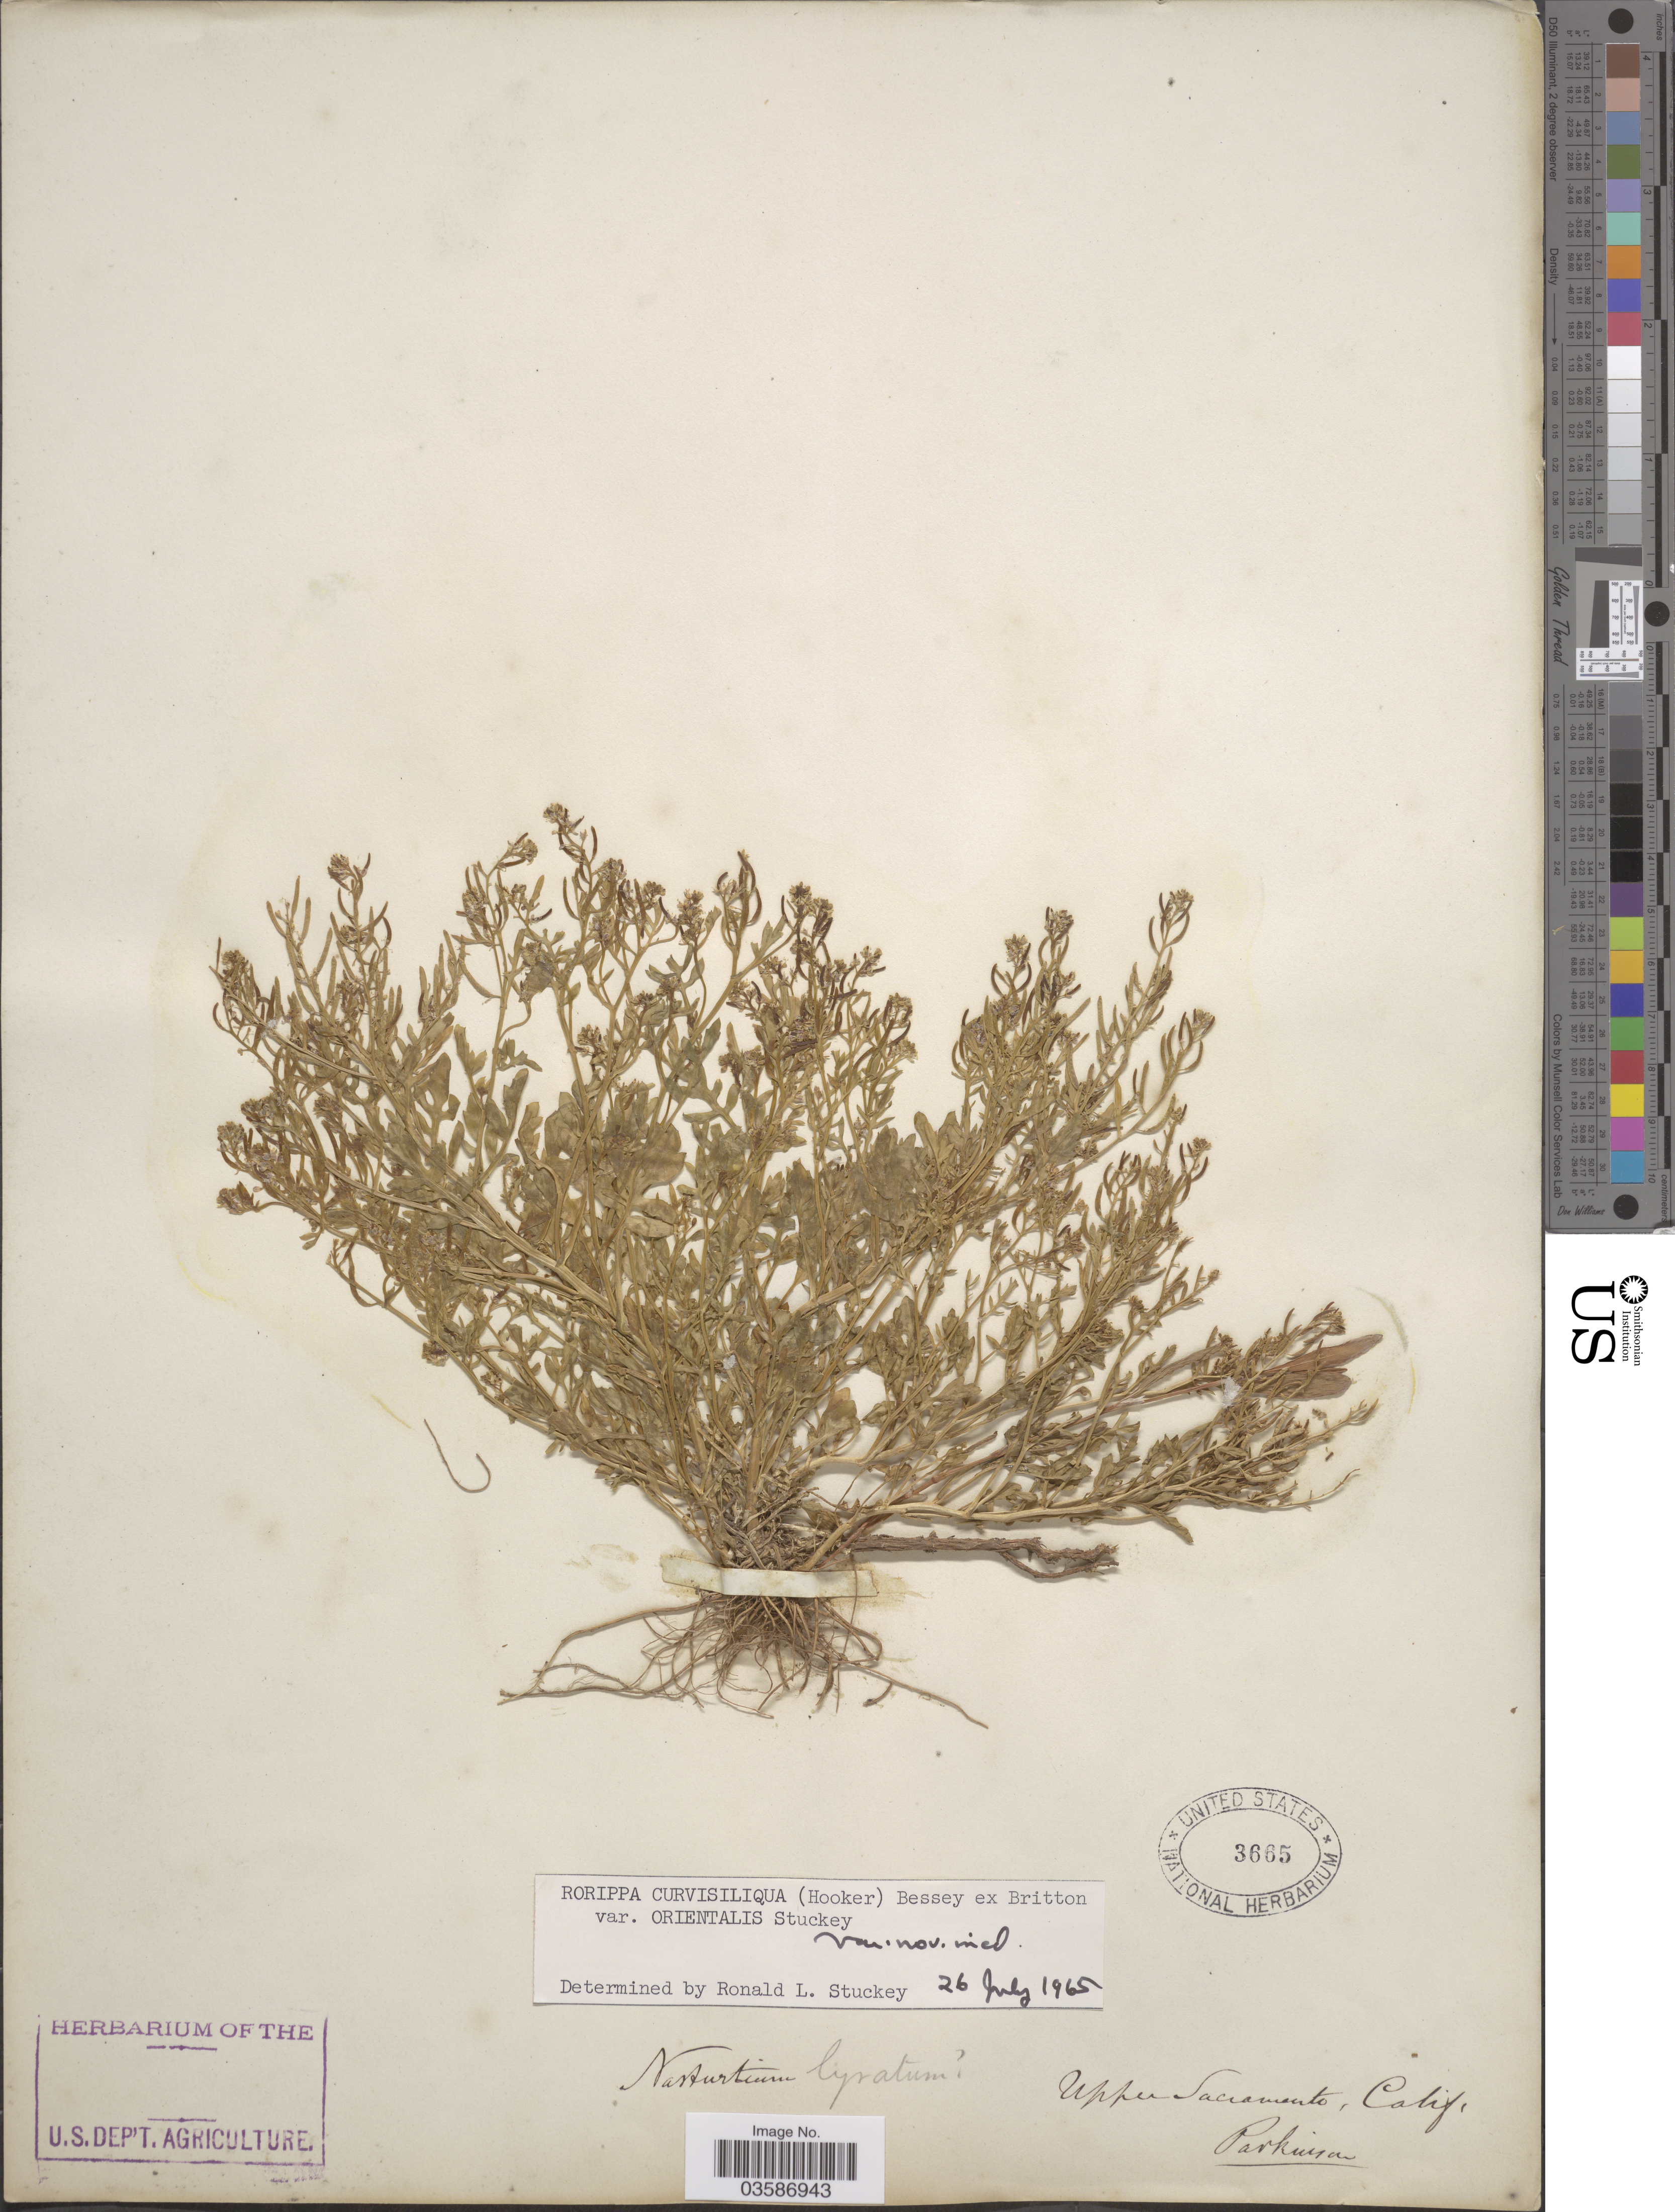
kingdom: Plantae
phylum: Tracheophyta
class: Magnoliopsida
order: Brassicales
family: Brassicaceae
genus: Rorippa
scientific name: Rorippa curvisiliqua var. orientalis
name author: Stuckey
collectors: Parkinson, --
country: United States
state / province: California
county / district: Sacramento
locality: Upper Sacramento.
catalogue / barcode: US 3665